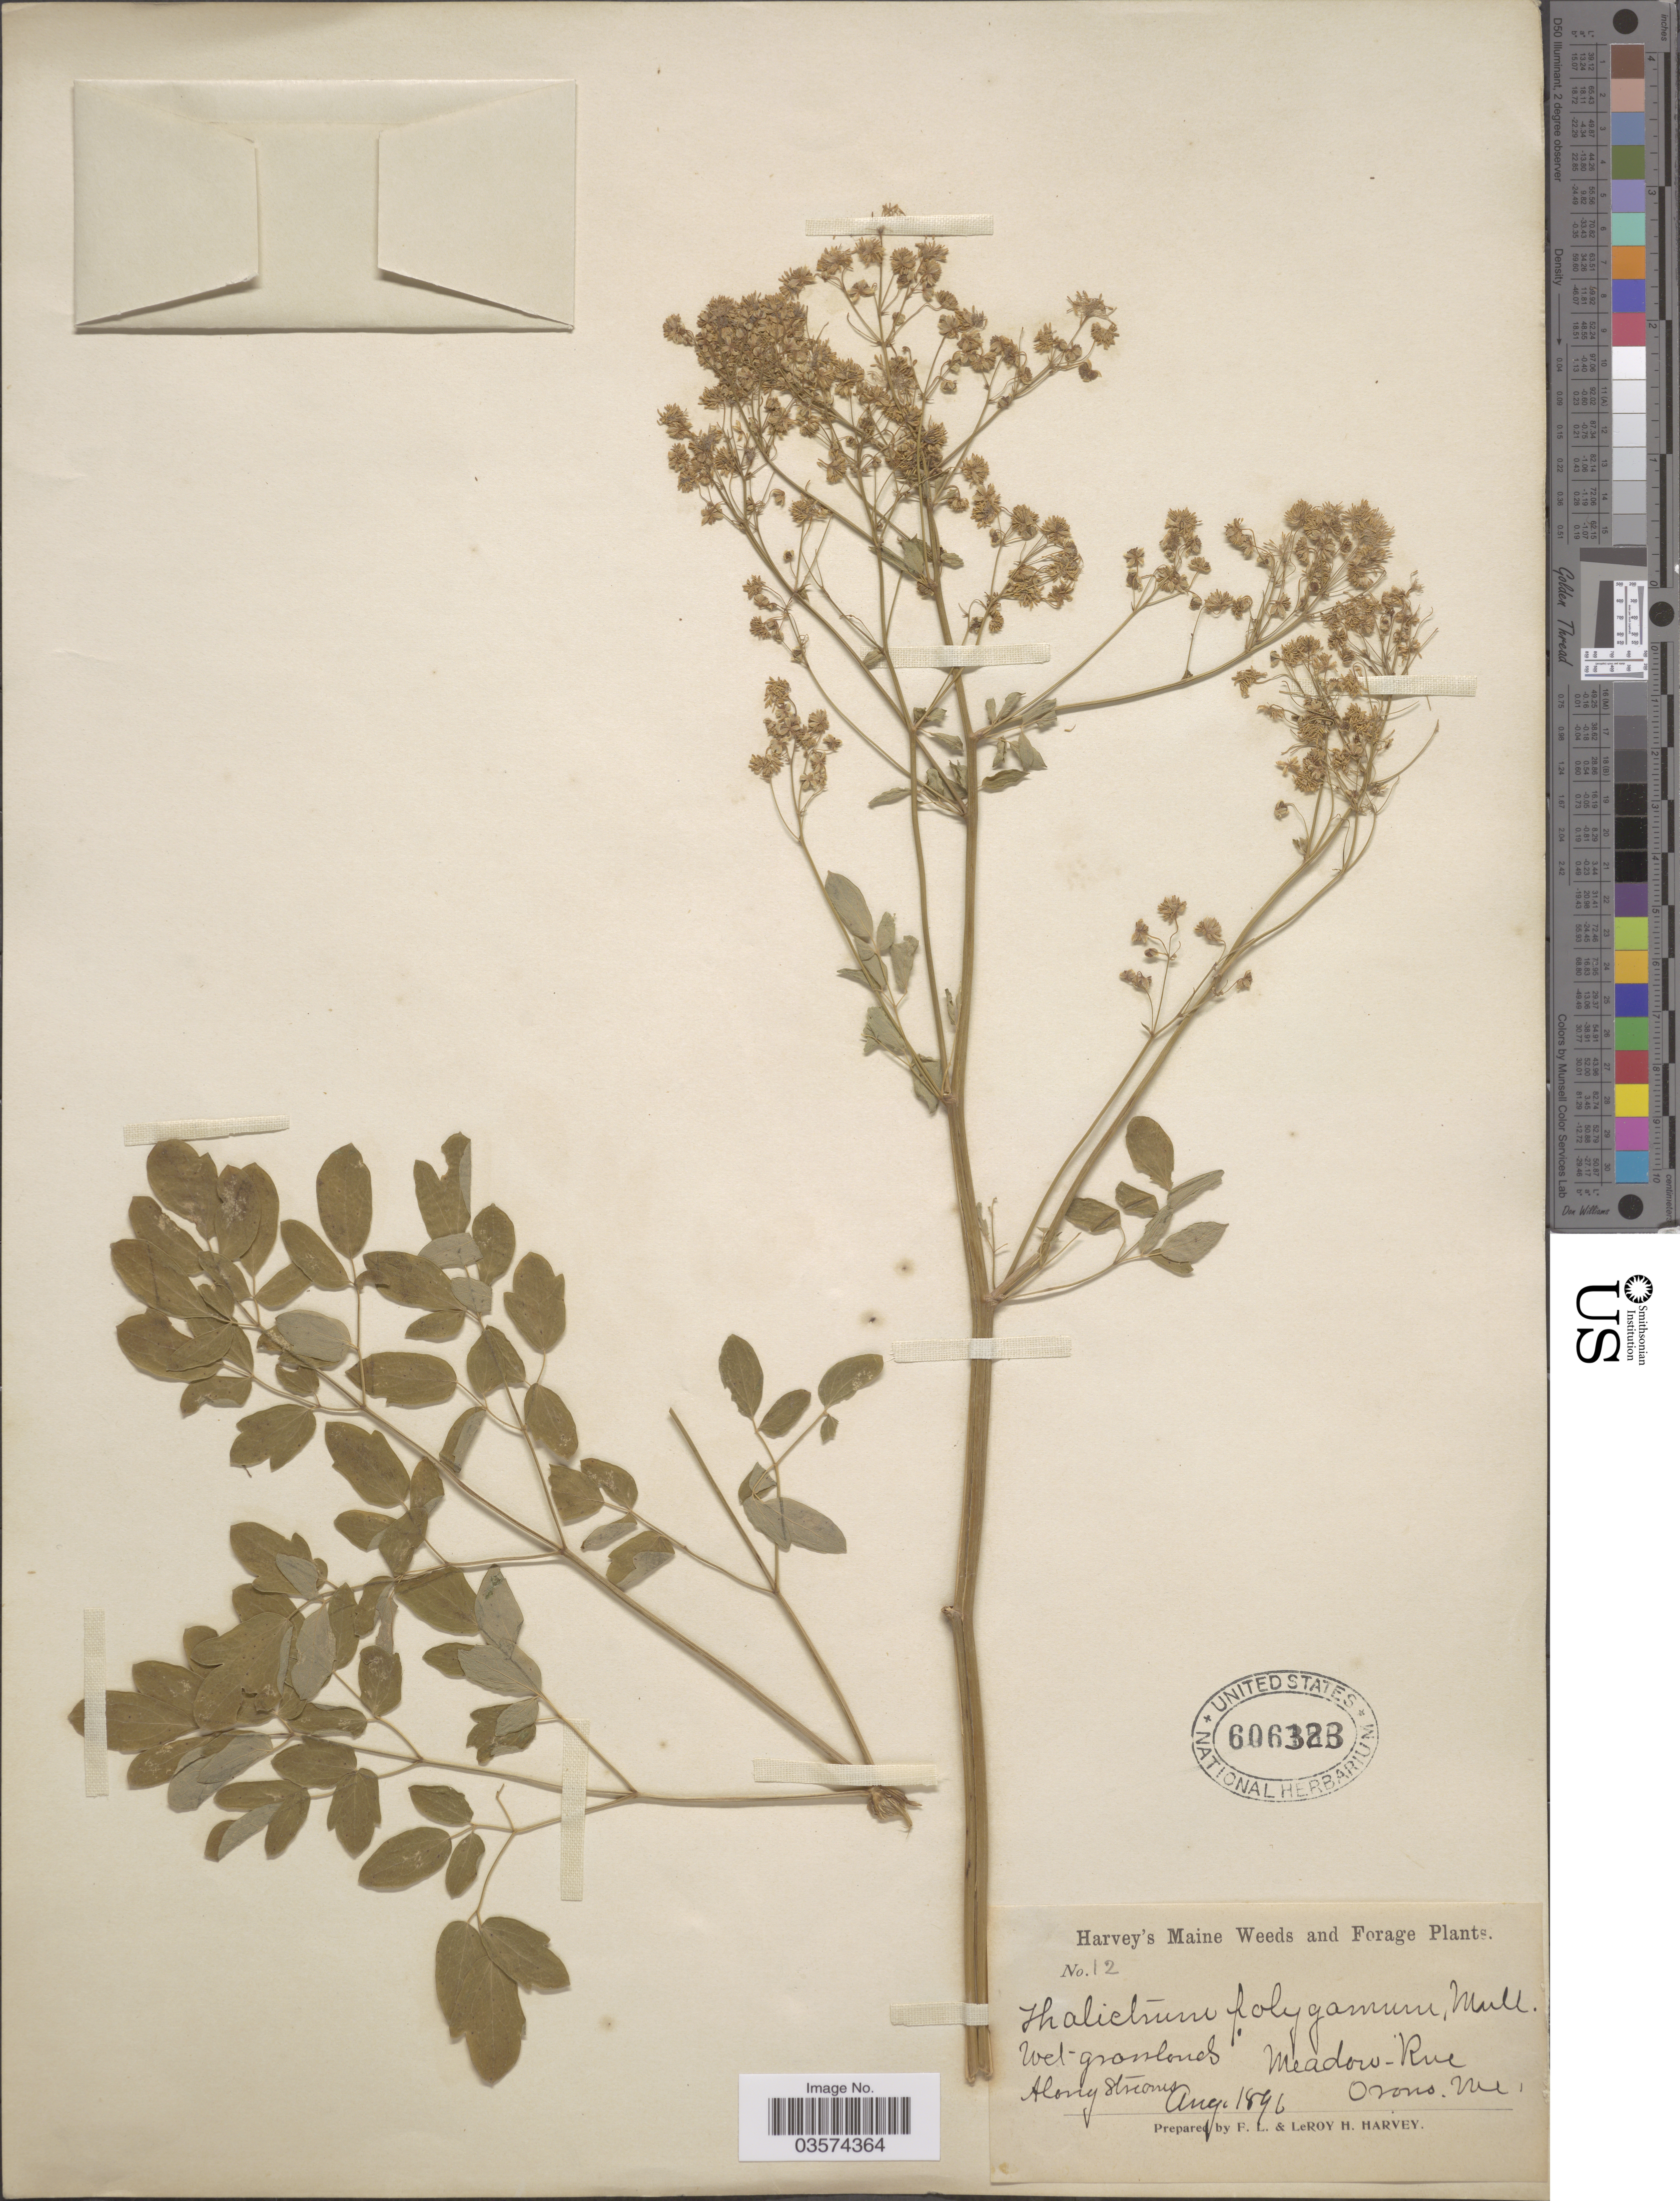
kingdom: Plantae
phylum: Tracheophyta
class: Magnoliopsida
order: Ranunculales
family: Ranunculaceae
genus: Thalictrum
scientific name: Thalictrum pubescens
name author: Pursh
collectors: F. L. Harvey & L. H. Harvey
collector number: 12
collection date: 1896-08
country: United States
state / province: Maine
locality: Meadow Rue. Along streams. Orono.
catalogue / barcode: US 606323